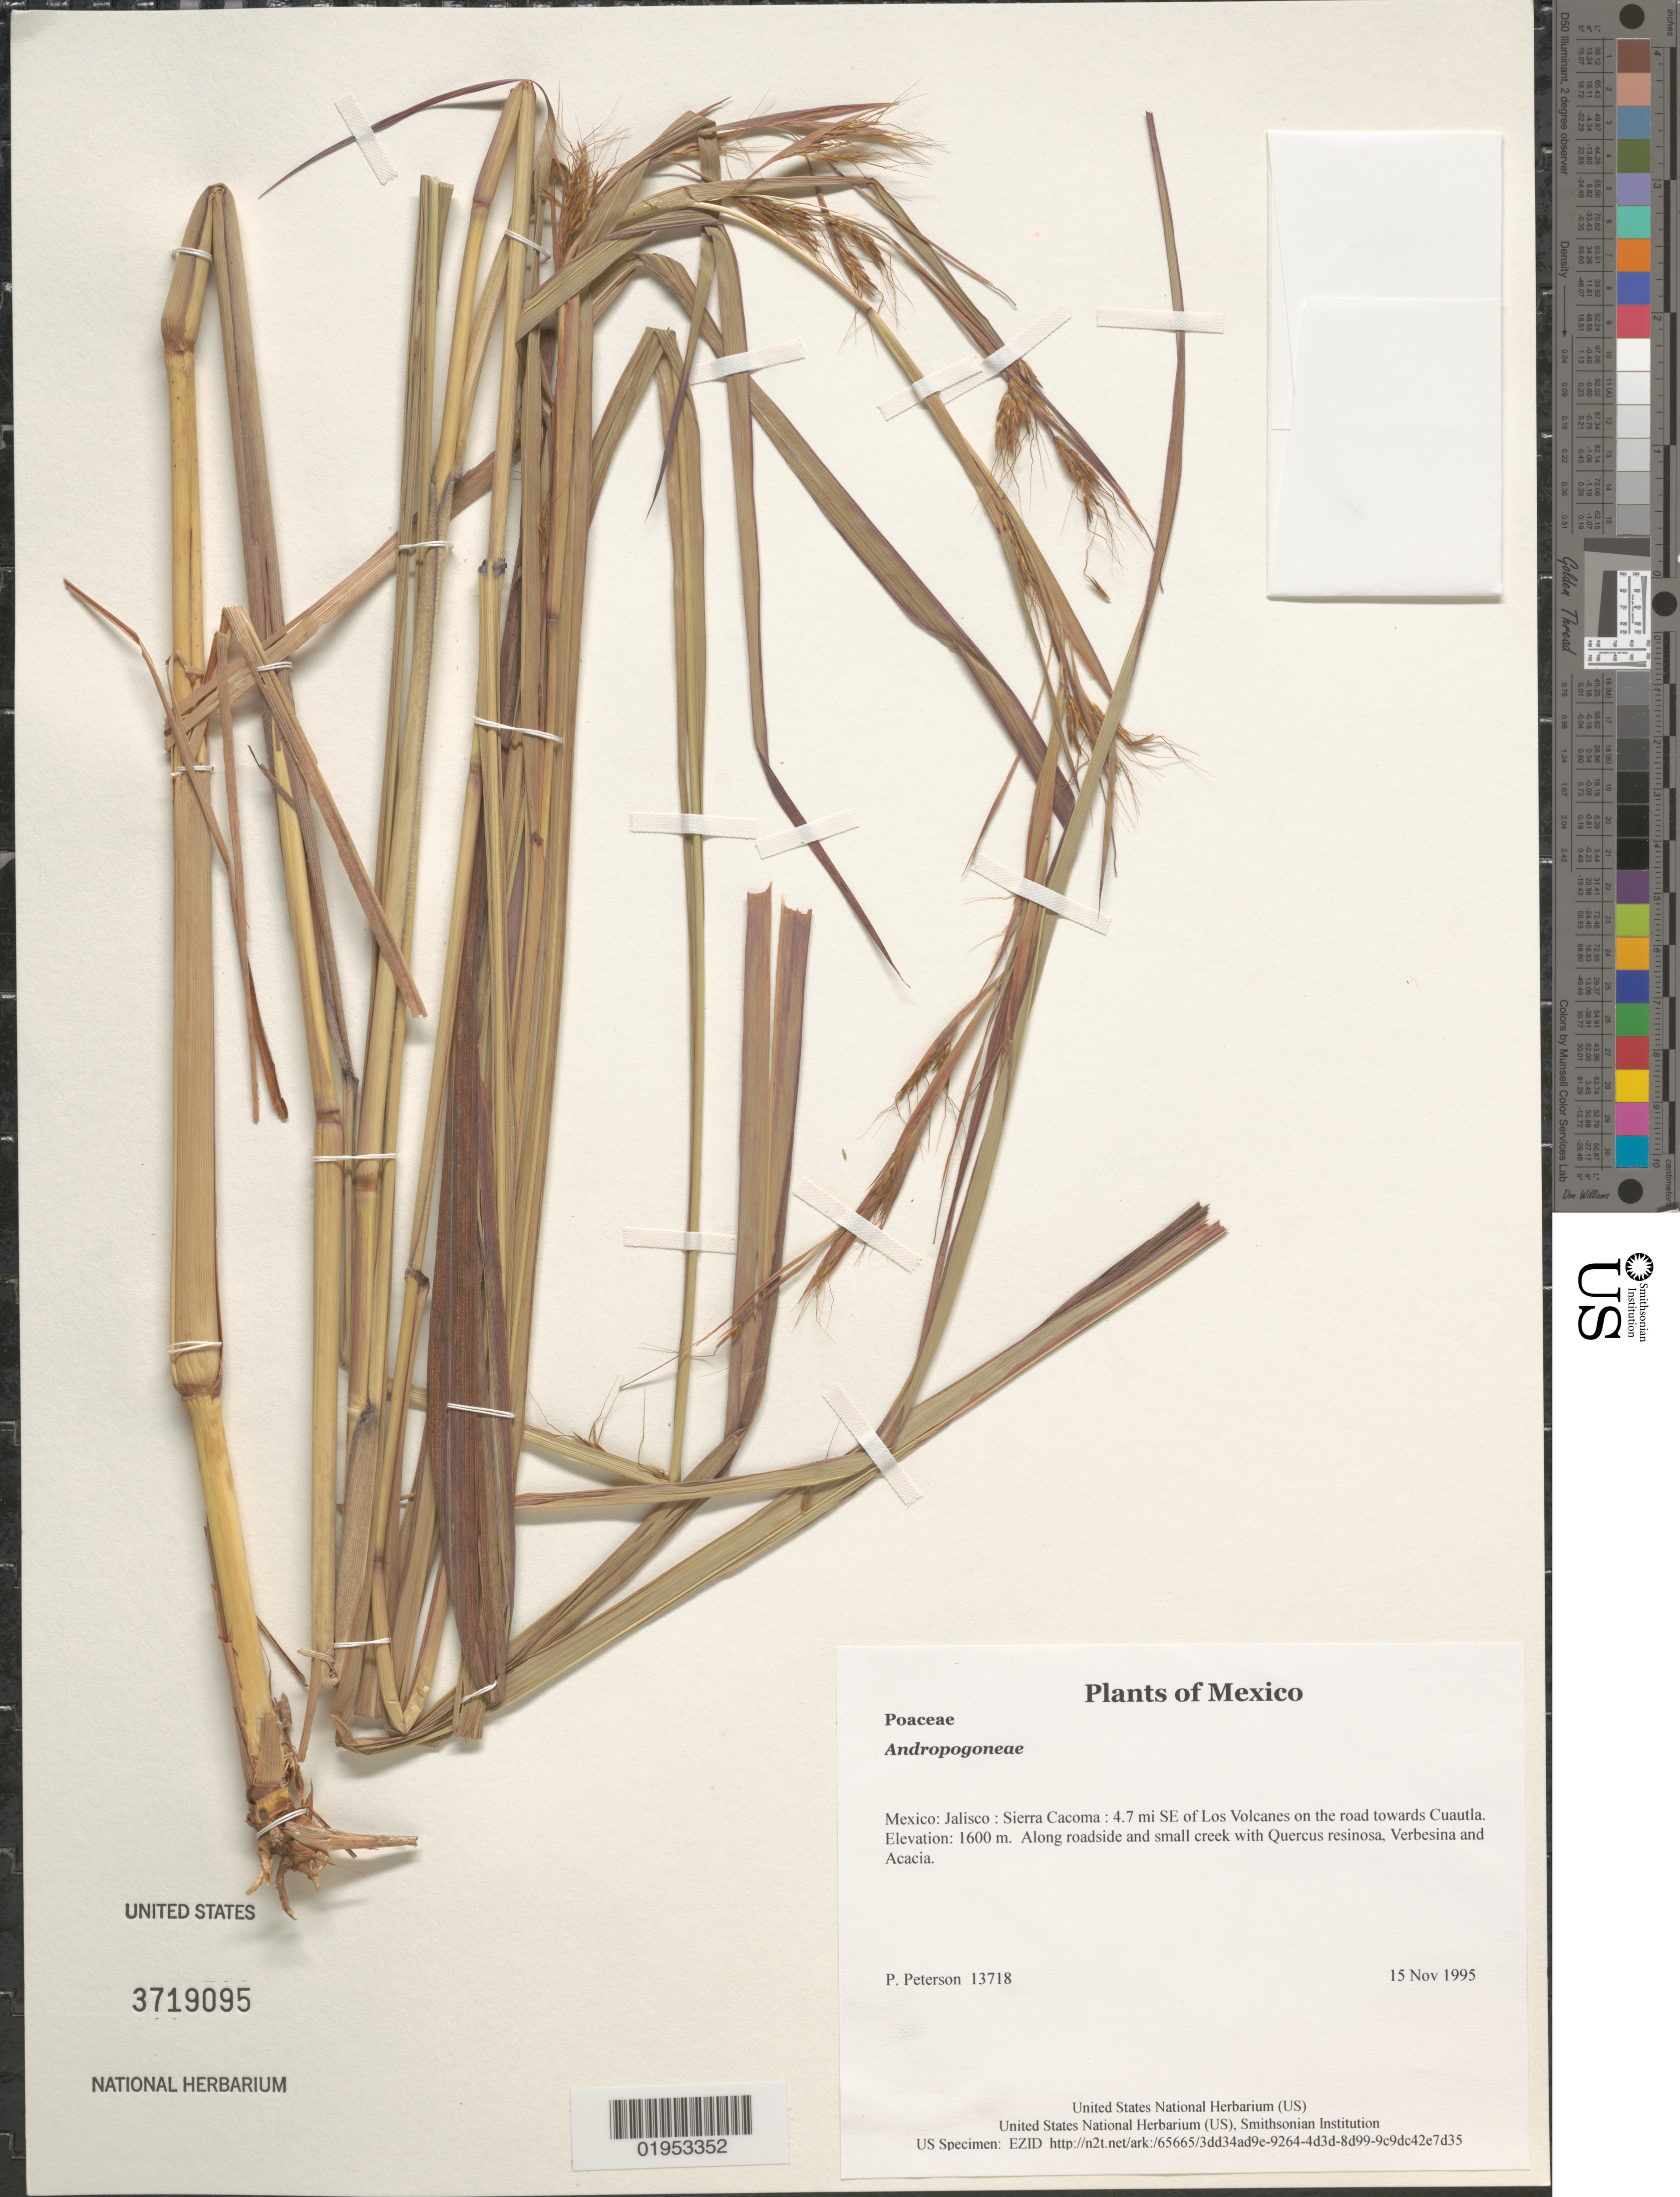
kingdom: Plantae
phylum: Tracheophyta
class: Liliopsida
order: Poales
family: Poaceae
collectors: P. M. Peterson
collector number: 13718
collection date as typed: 15 Nov 1995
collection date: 1995-11-15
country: Mexico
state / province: Jalisco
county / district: Sierra Cacoma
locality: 4.7 mi SE of Los Volcanes on the road towards Cuautla.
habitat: Along roadside and small creek with Quercus resinosa, Verbesina and Acacia.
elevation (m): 1600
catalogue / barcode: US 3719095